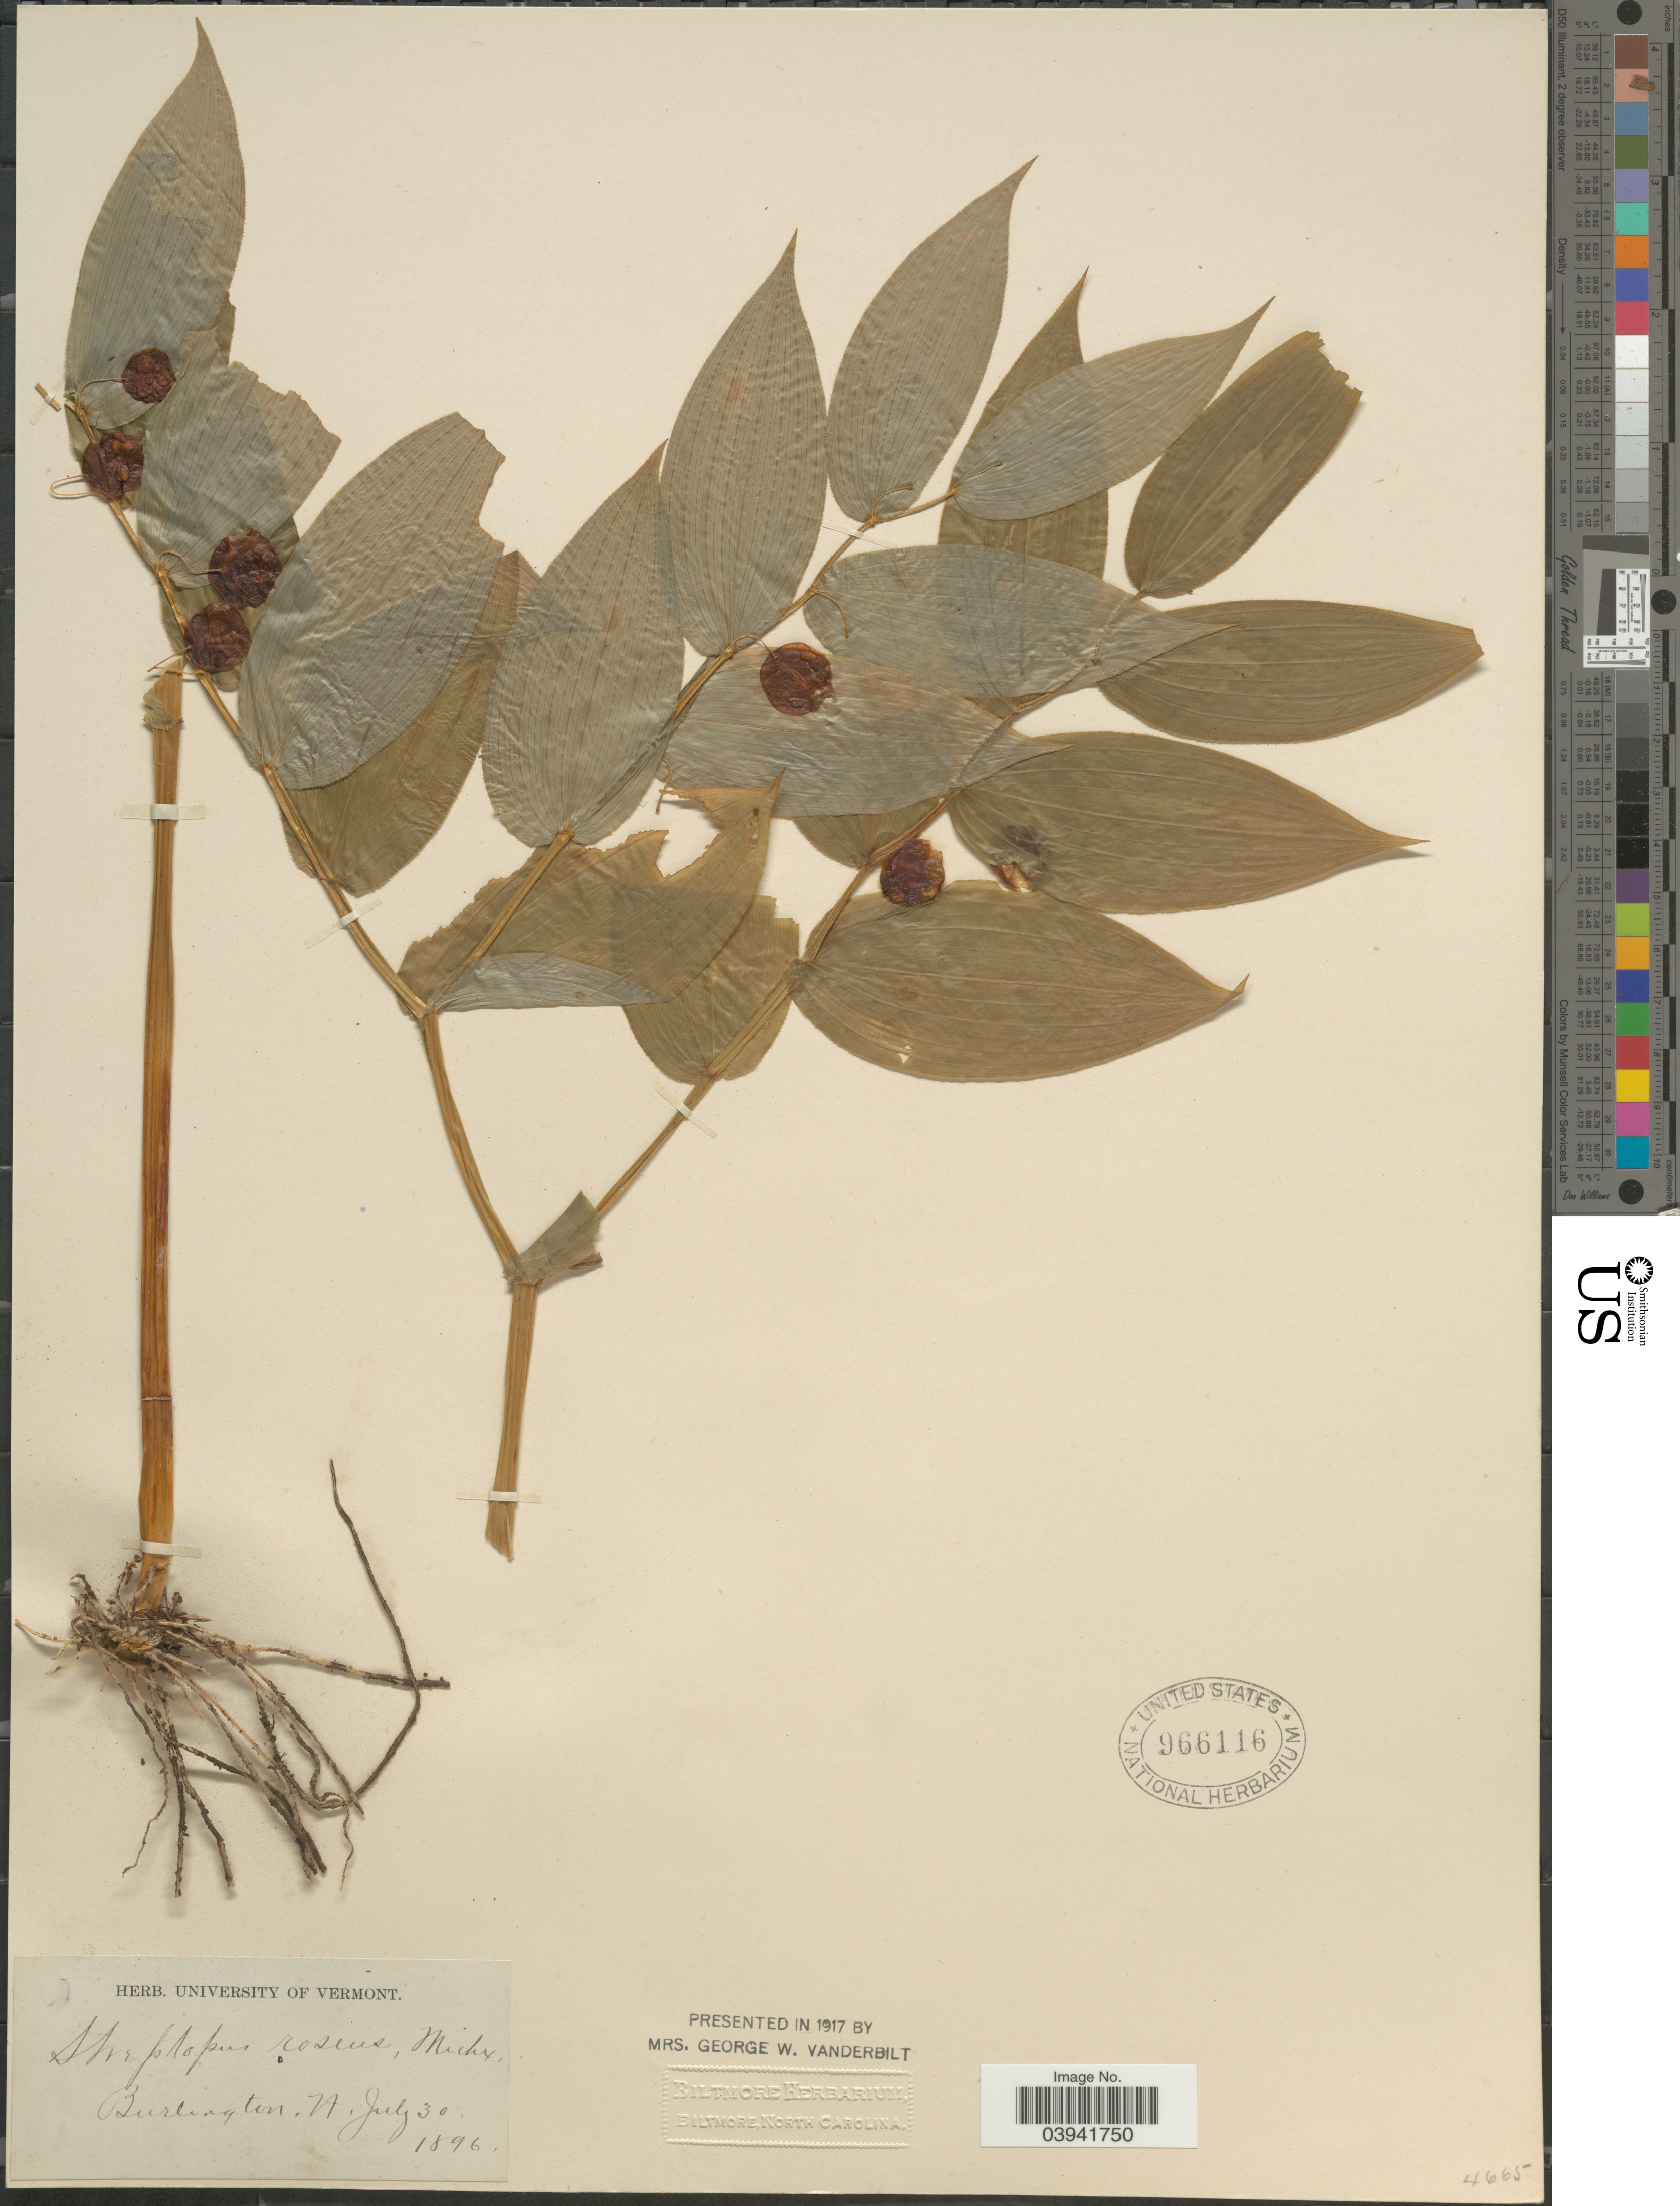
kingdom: Plantae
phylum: Tracheophyta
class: Liliopsida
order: Liliales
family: Liliaceae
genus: Streptopus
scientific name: Streptopus roseus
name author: Michx.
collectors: University of Vermont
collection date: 1896-07-30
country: United States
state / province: Vermont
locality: Burlington.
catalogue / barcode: US 966116